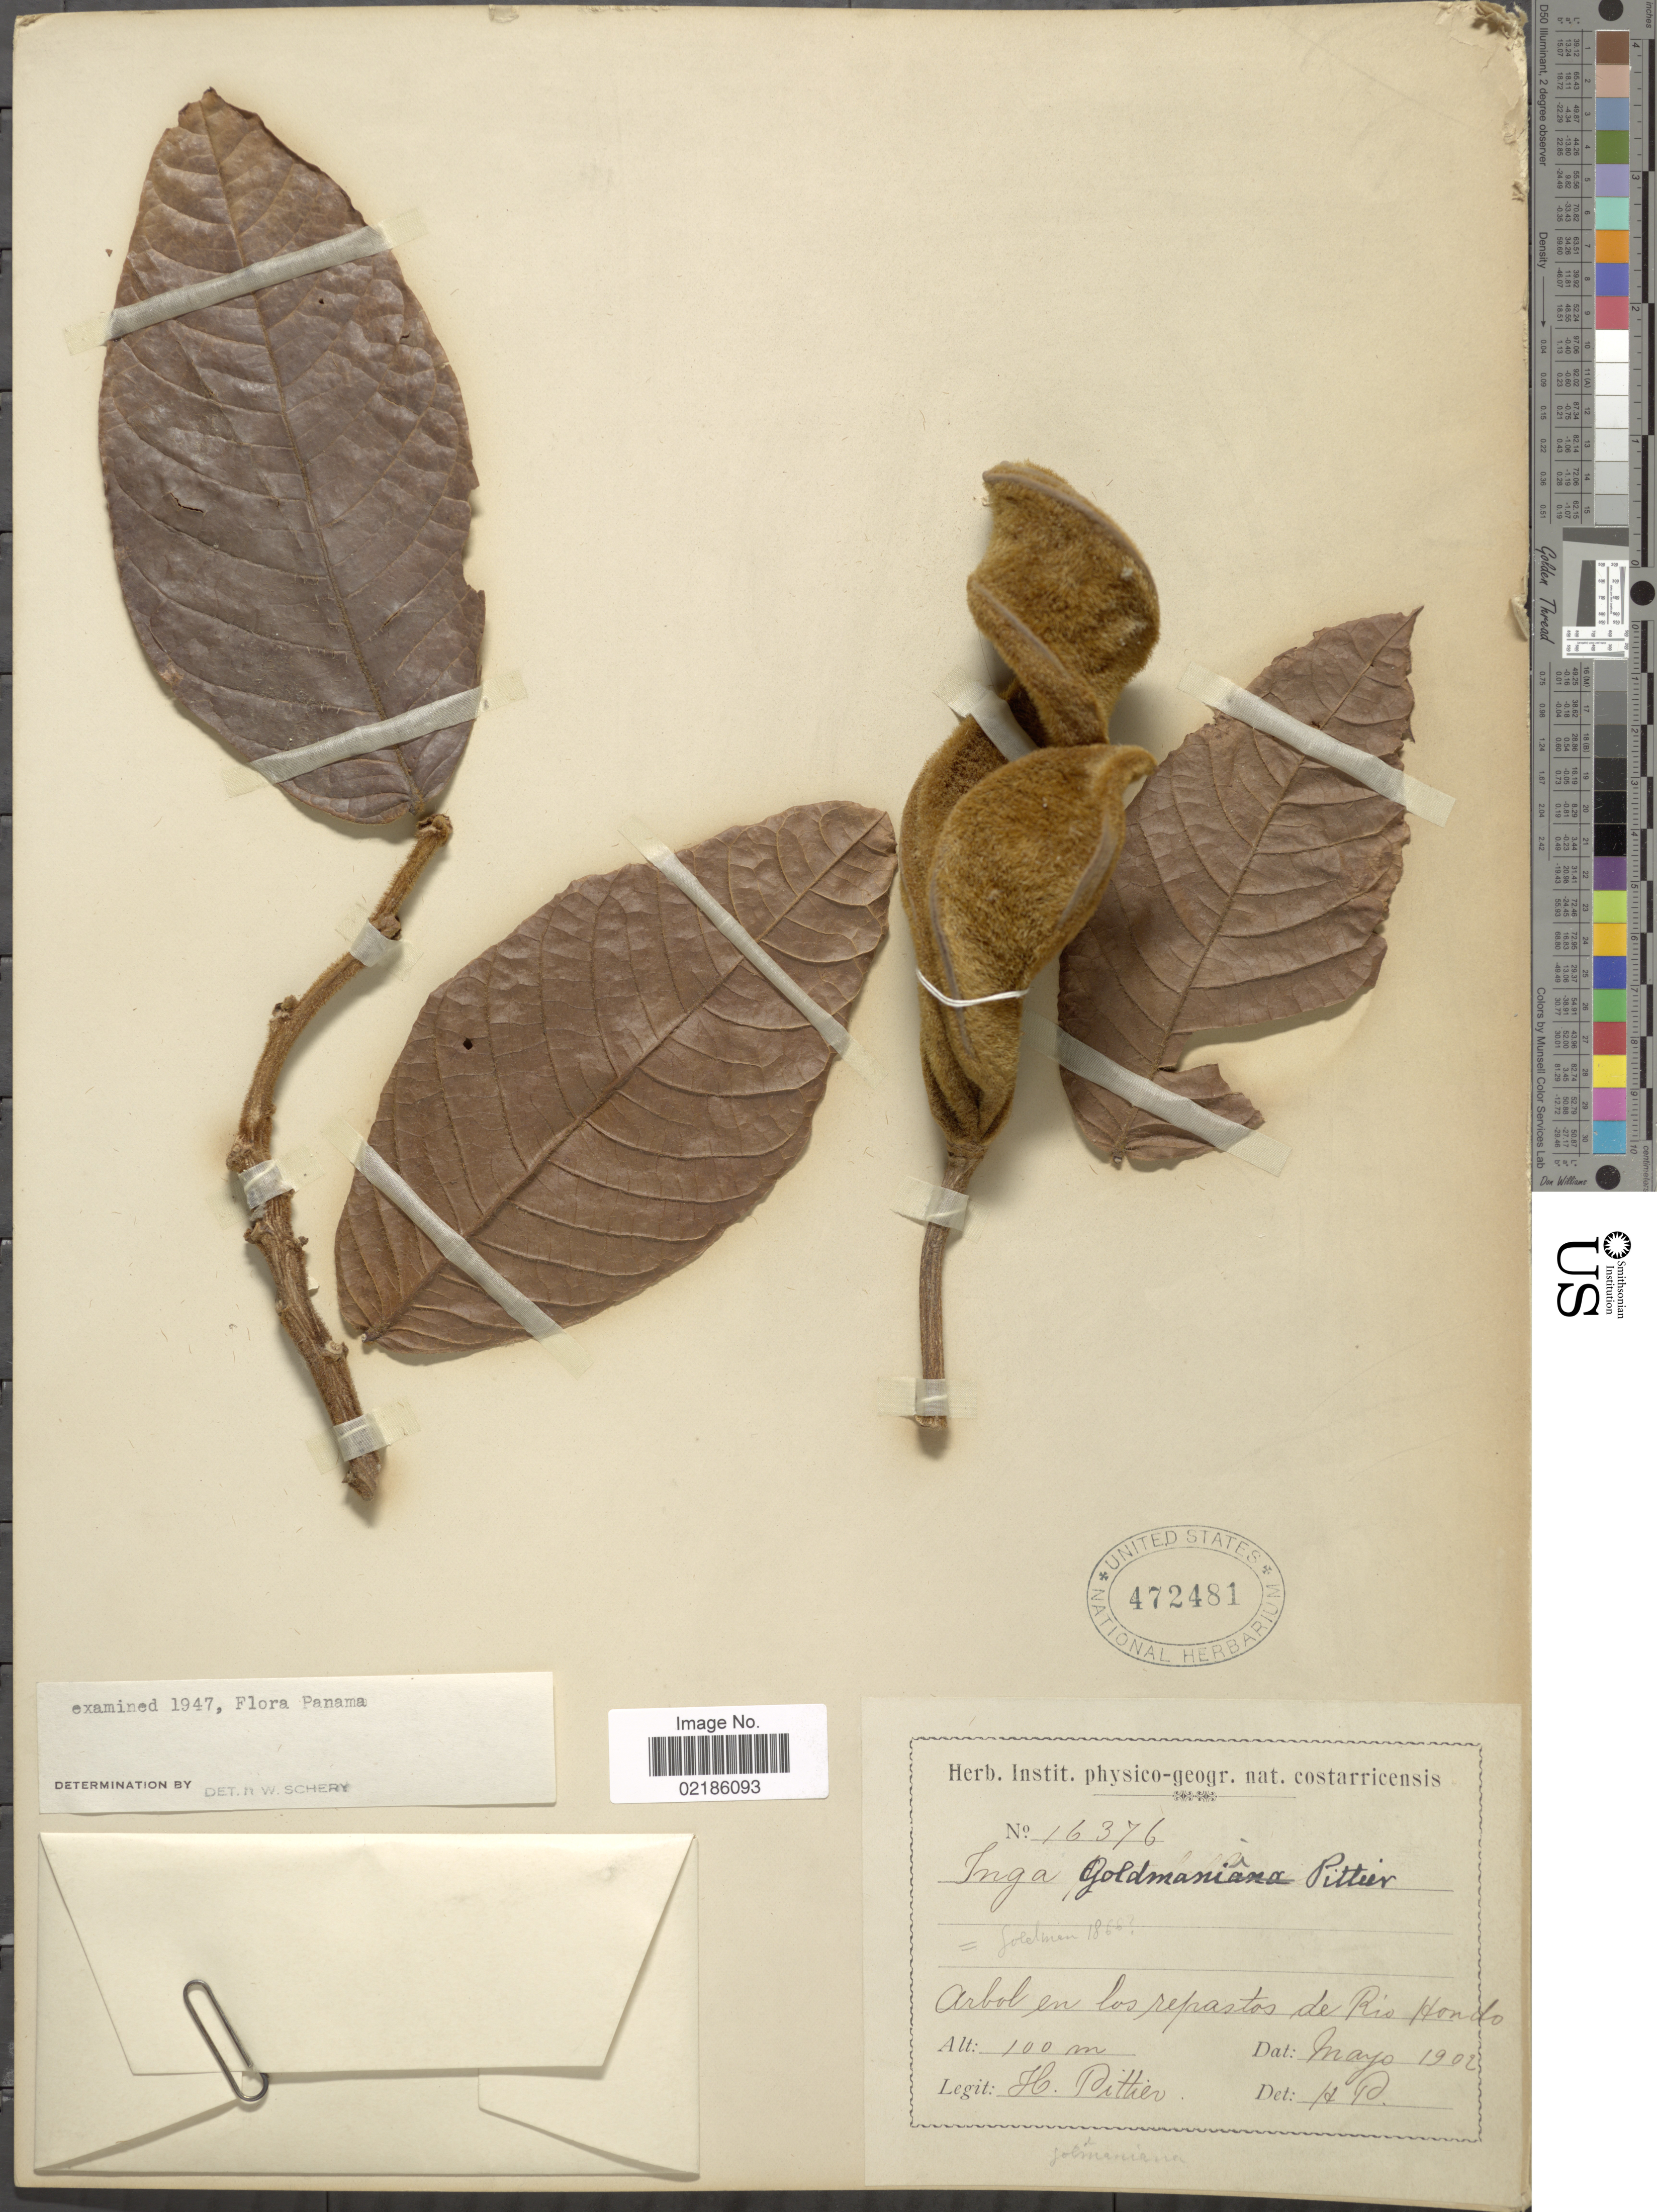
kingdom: Plantae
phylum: Tracheophyta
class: Magnoliopsida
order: Fabales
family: Fabaceae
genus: Inga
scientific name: Inga goldmanii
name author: Pittier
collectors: H. F. Pittier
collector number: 16376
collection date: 1902-05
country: Costa Rica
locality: Arbol en los sepratos de Rio Hondo.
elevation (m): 100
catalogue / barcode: US 472481